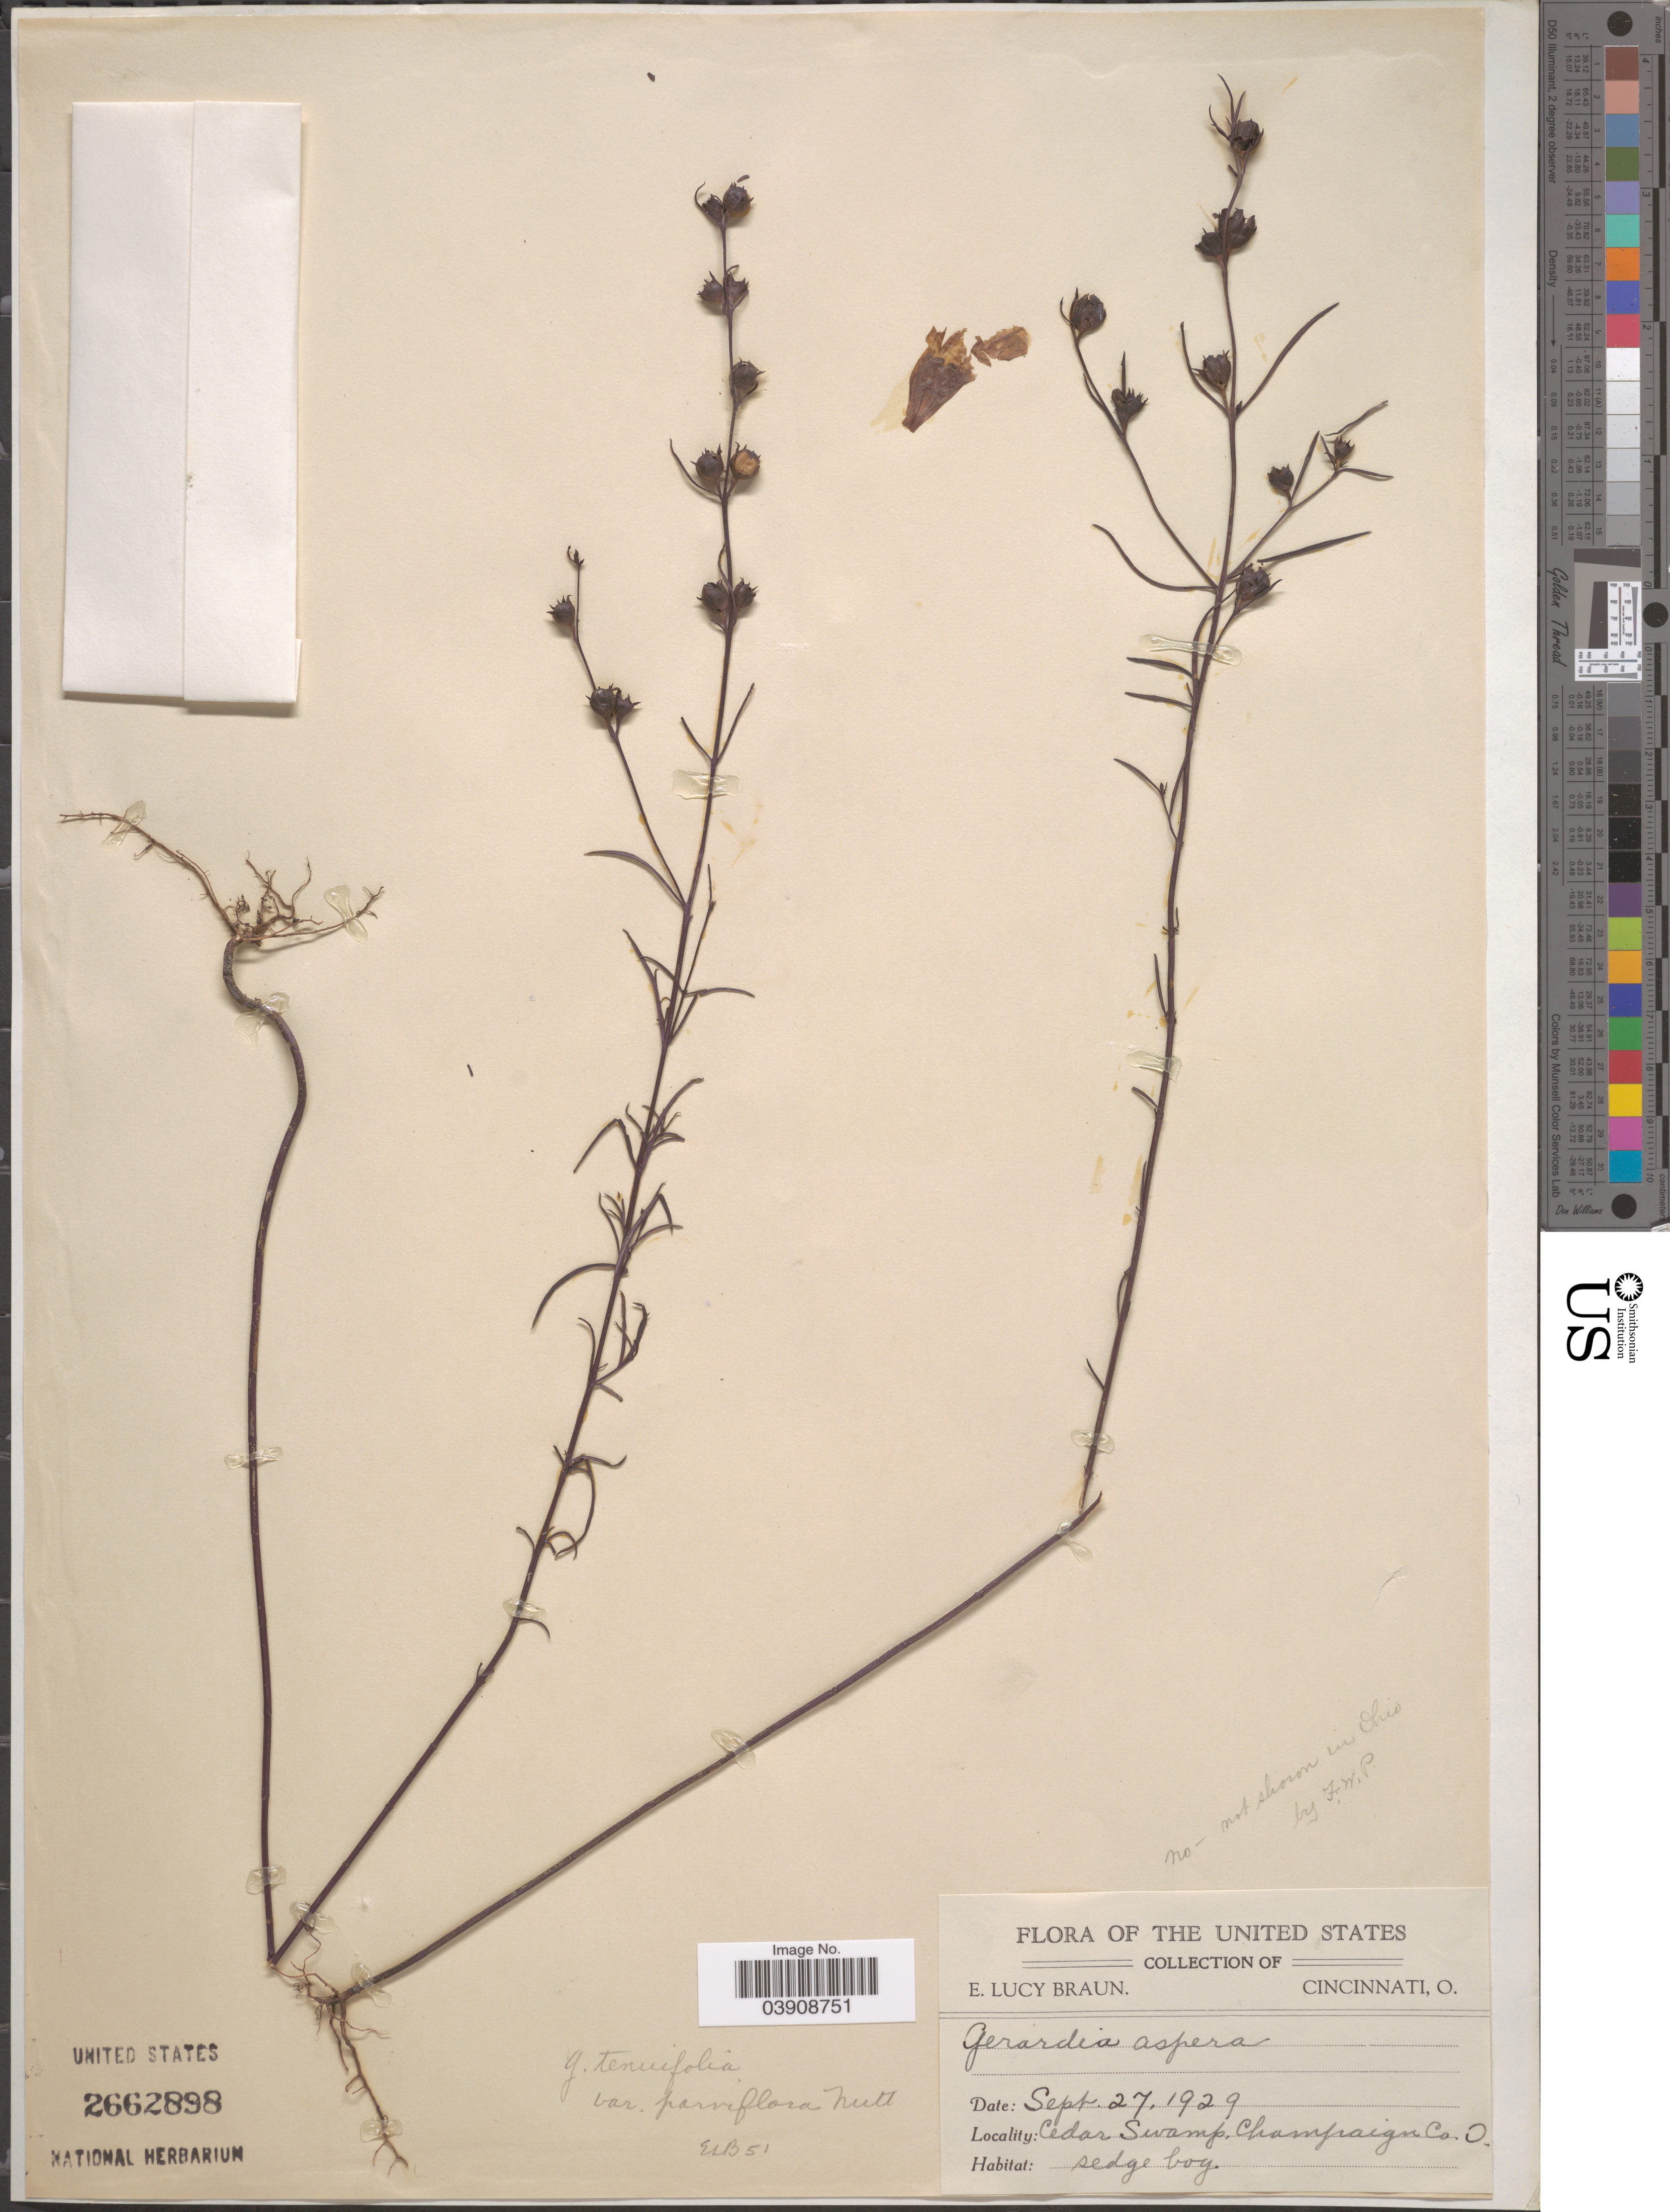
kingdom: Plantae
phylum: Tracheophyta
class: Magnoliopsida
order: Lamiales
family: Orobanchaceae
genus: Agalinis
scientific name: Agalinis tenuifolia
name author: (Vahl) Raf.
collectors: E. L. Braun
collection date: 1929-09-27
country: United States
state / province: Ohio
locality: Cedar Swamp, Champaign Co.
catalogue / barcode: US 2662898